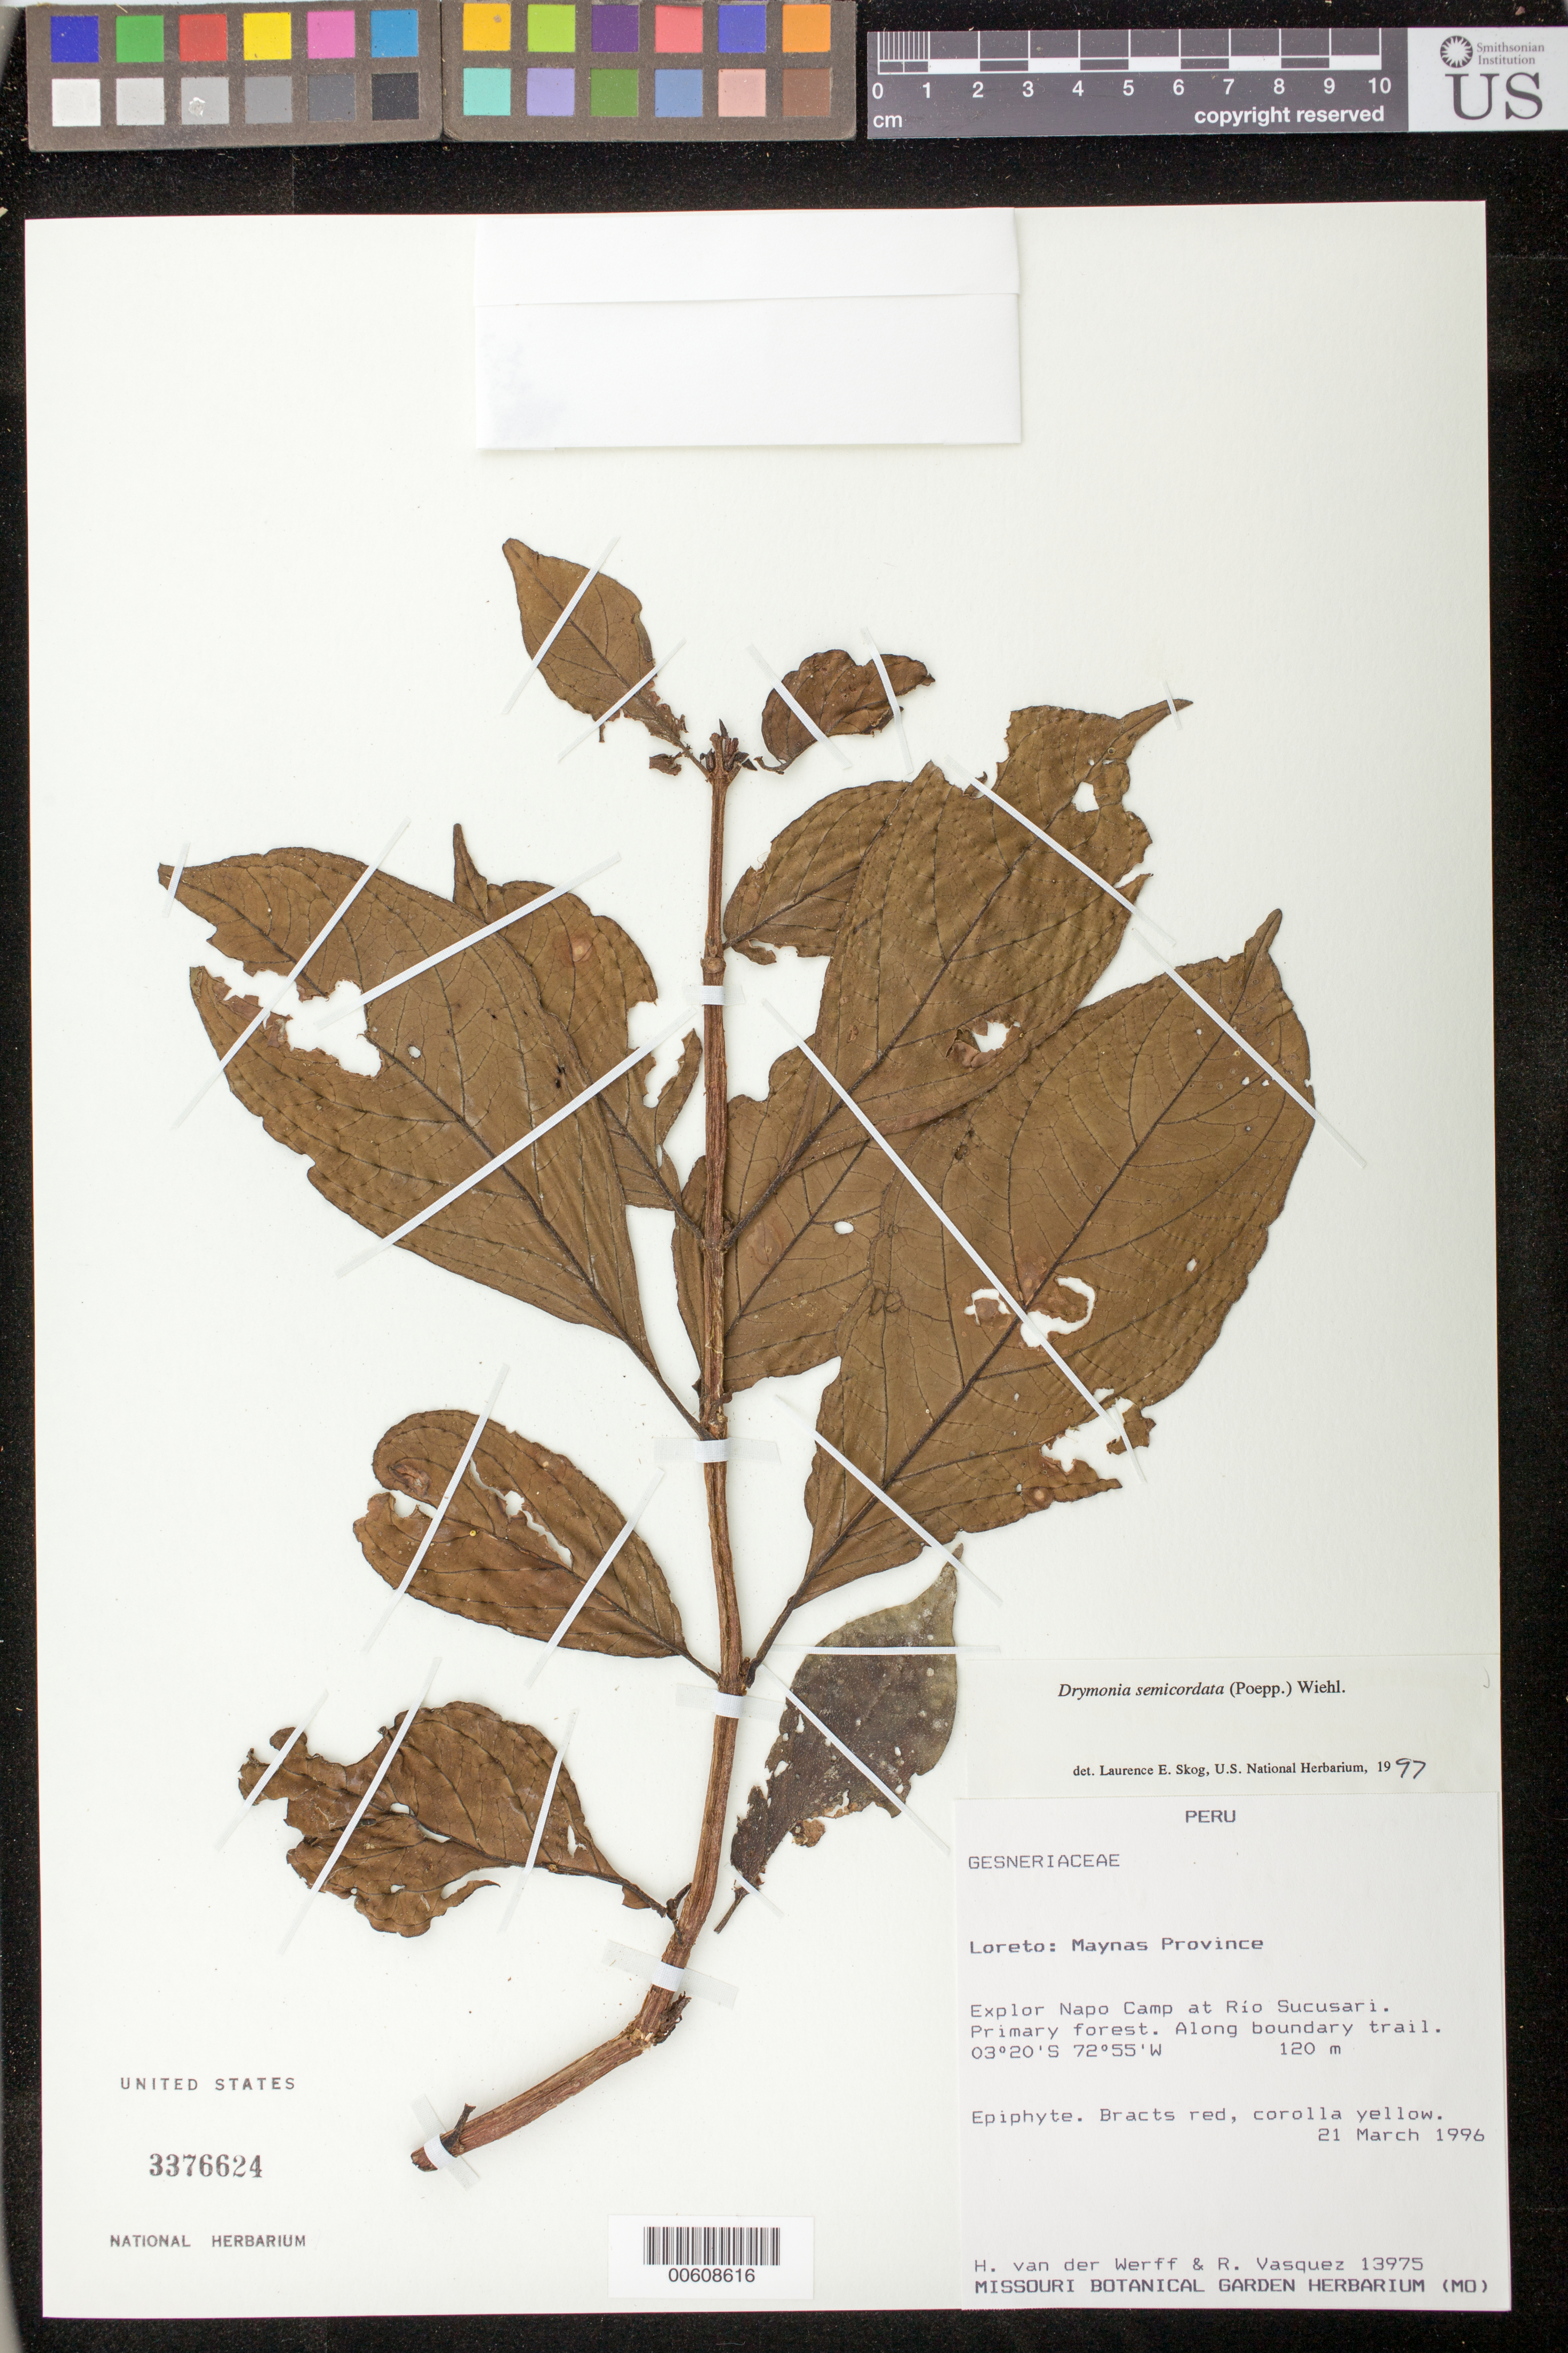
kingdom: Plantae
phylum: Tracheophyta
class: Magnoliopsida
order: Lamiales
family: Gesneriaceae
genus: Drymonia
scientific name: Drymonia semicordata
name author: (Poepp.) Wiehler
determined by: Skog, Laurence E.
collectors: H. van der Werff & R. Vásquez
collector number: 13975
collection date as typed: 21 Mar 1996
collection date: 1996-03-21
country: Peru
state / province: Loreto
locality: Prov. Maynas; Explor Napo Camp at Río Sucusari; along boundary trail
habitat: Primary forest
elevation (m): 120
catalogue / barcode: US 3376624